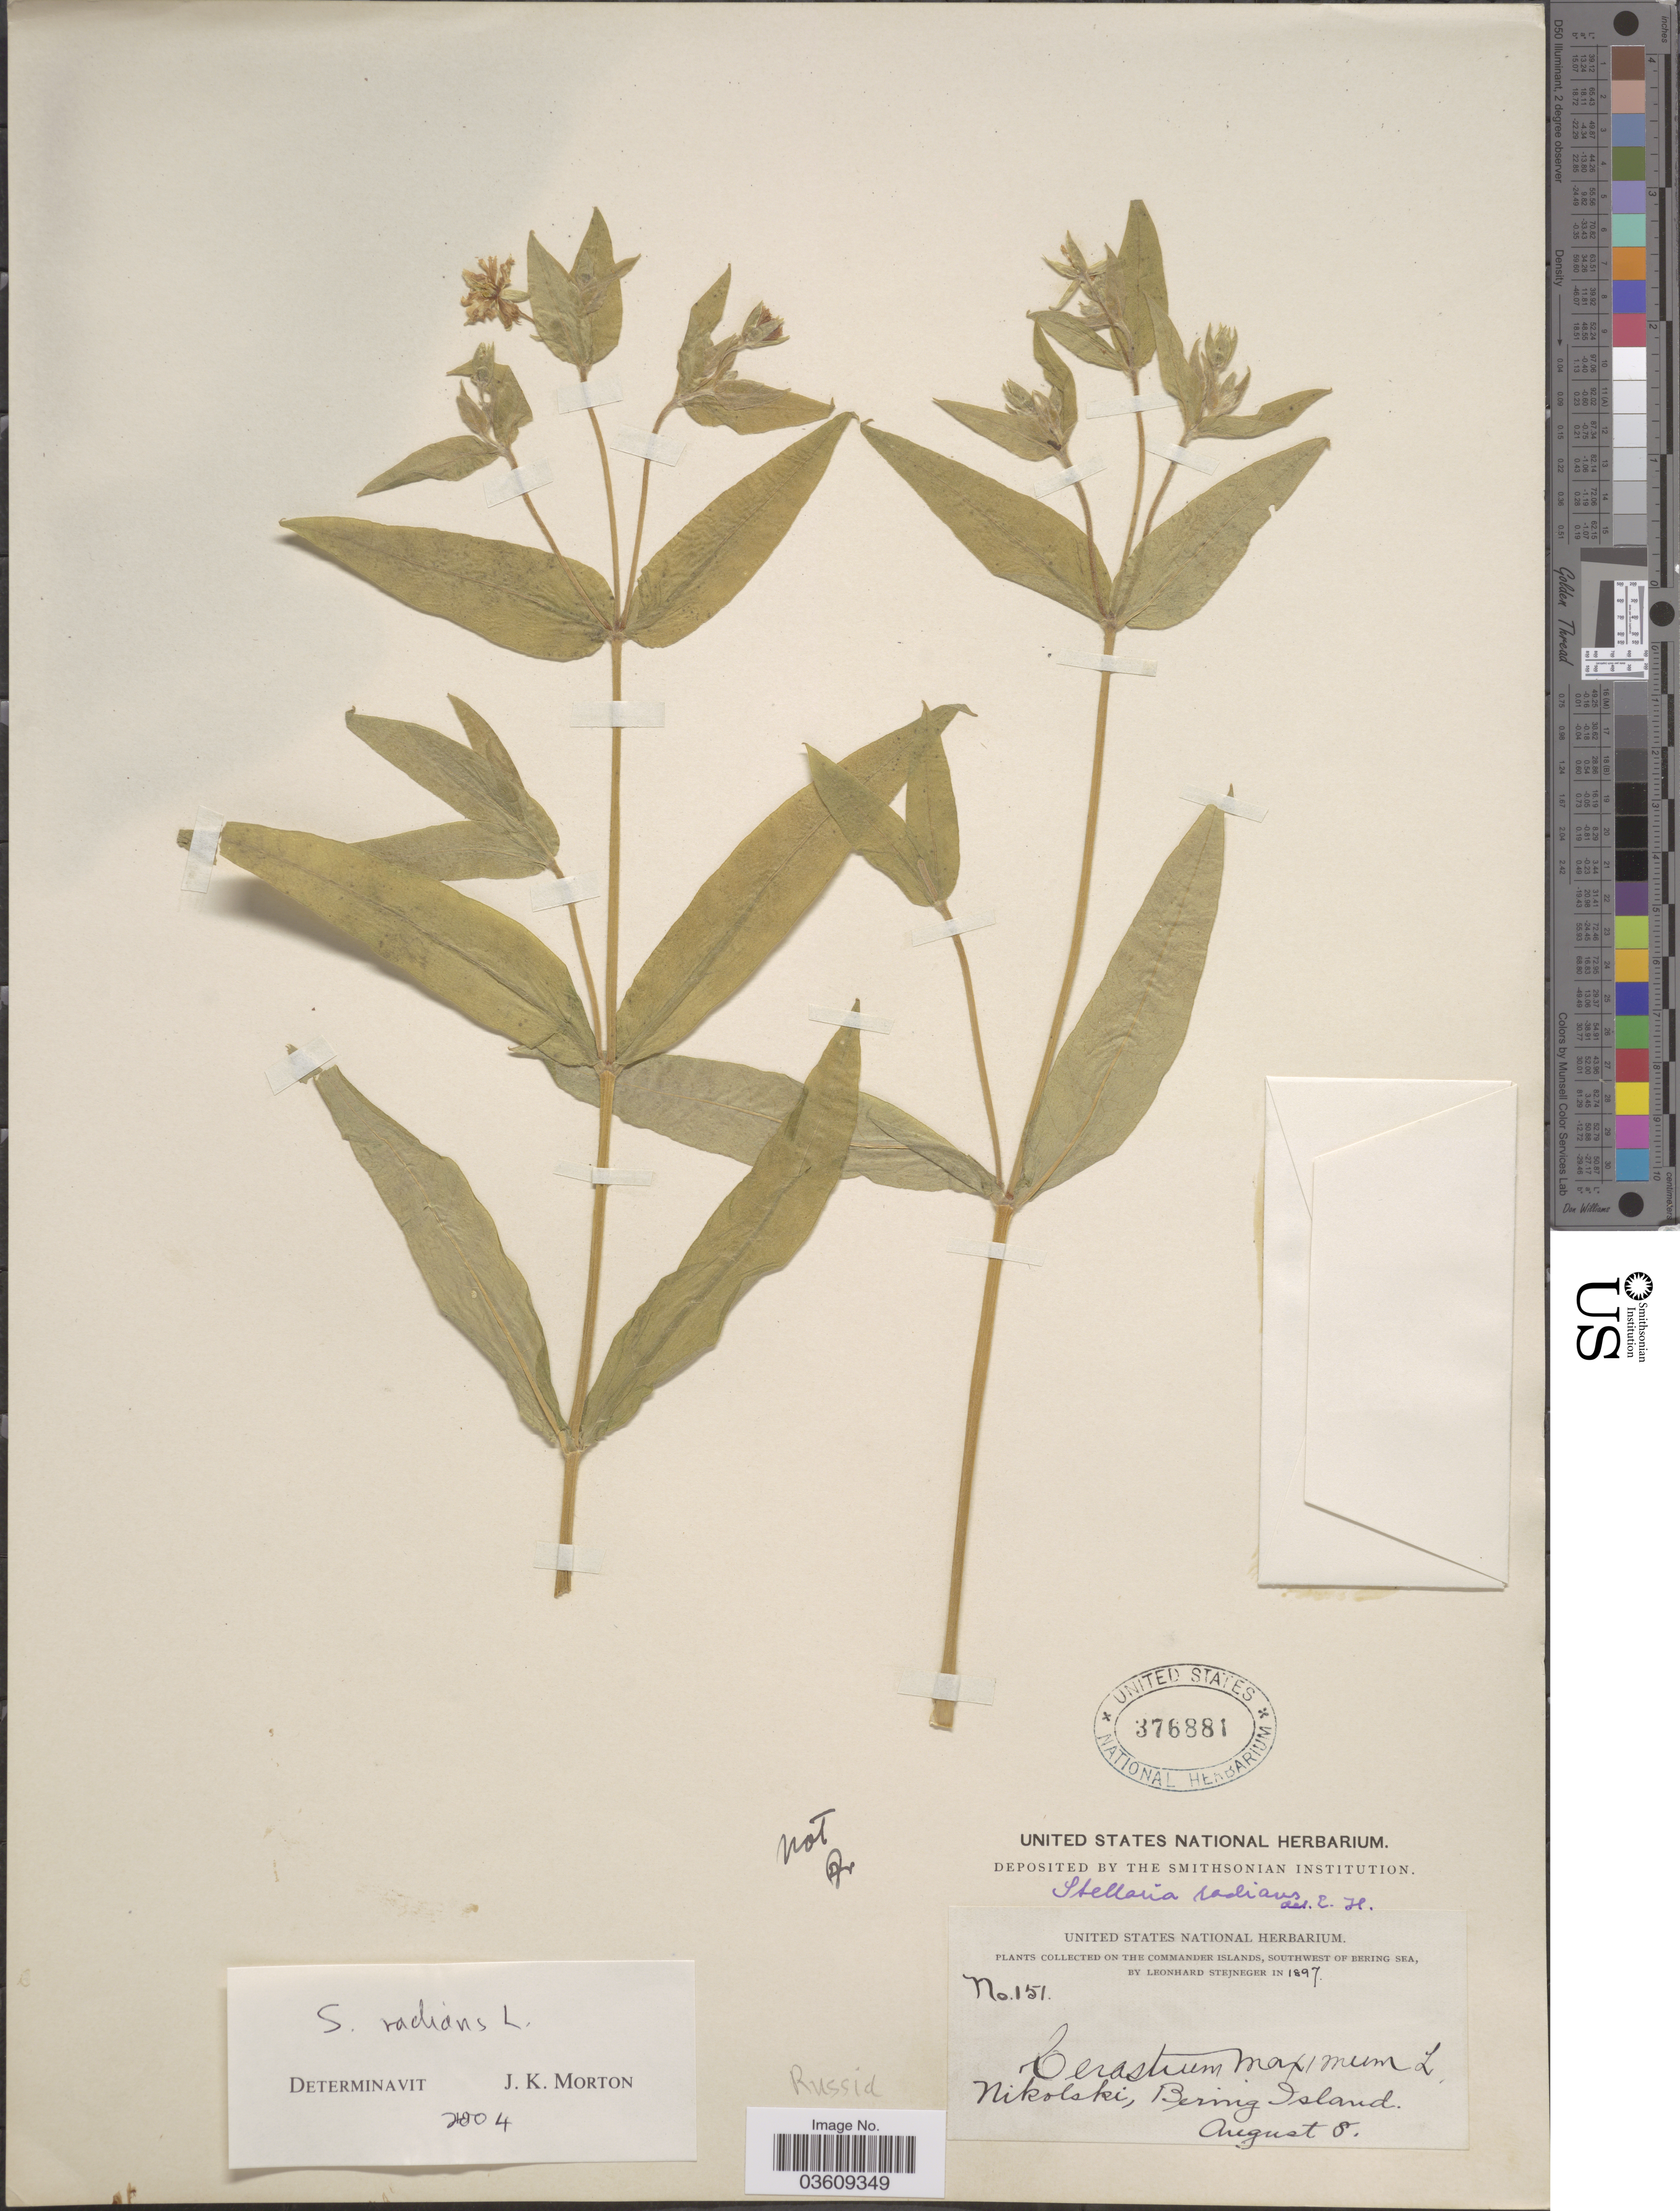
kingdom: Plantae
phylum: Tracheophyta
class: Magnoliopsida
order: Caryophyllales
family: Caryophyllaceae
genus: Stellaria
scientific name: Stellaria radians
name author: L.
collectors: L. Stejneger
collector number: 151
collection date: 1897-08-08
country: Russian Federation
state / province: Kamchatka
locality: The Commander Islands, Southwest of Bering Sea. Nikolski, Bering Island. Russia.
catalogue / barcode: US 376881